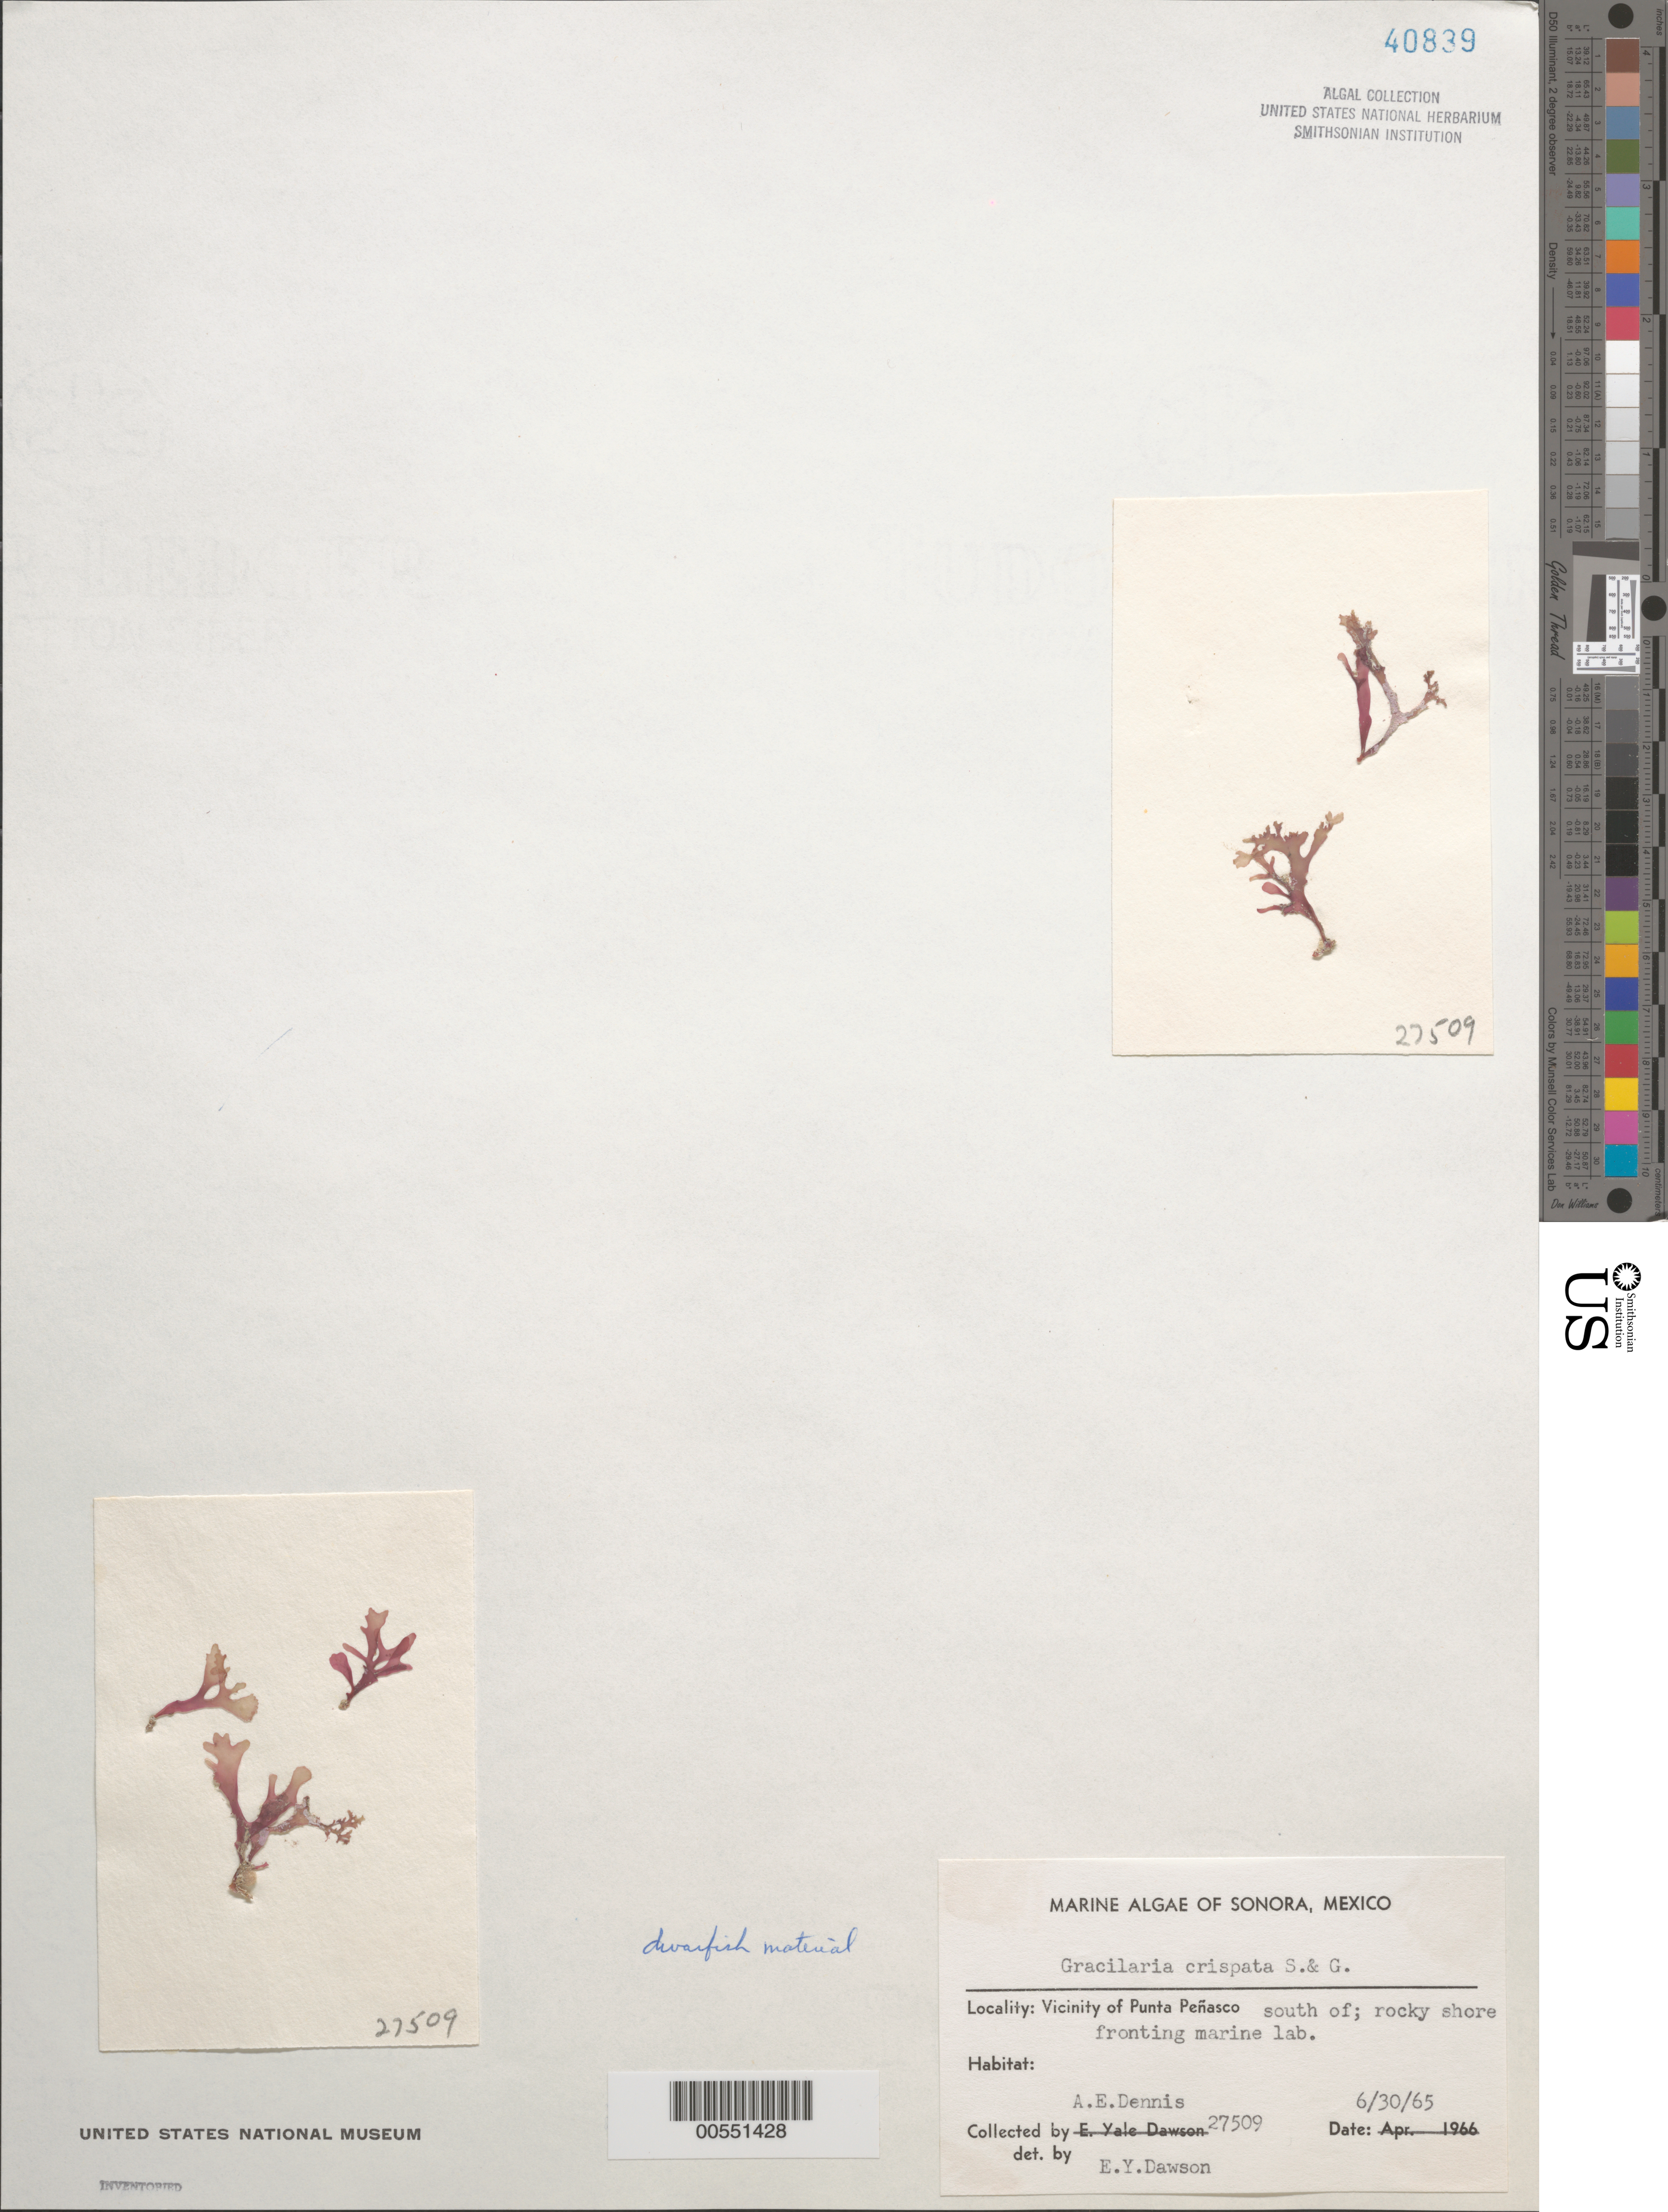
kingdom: Plantae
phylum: Rhodophyta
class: Florideophyceae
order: Gracilariales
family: Gracilariaceae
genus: Gracilaria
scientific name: Gracilaria crispata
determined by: Dawson, E. Y.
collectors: A. Dennis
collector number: EYD 27509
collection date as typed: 30 Jun 1965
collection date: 1965-06-30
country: Mexico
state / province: Sonora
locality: Marine laboratory shore, south of Punta Penasco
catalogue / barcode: US 40839